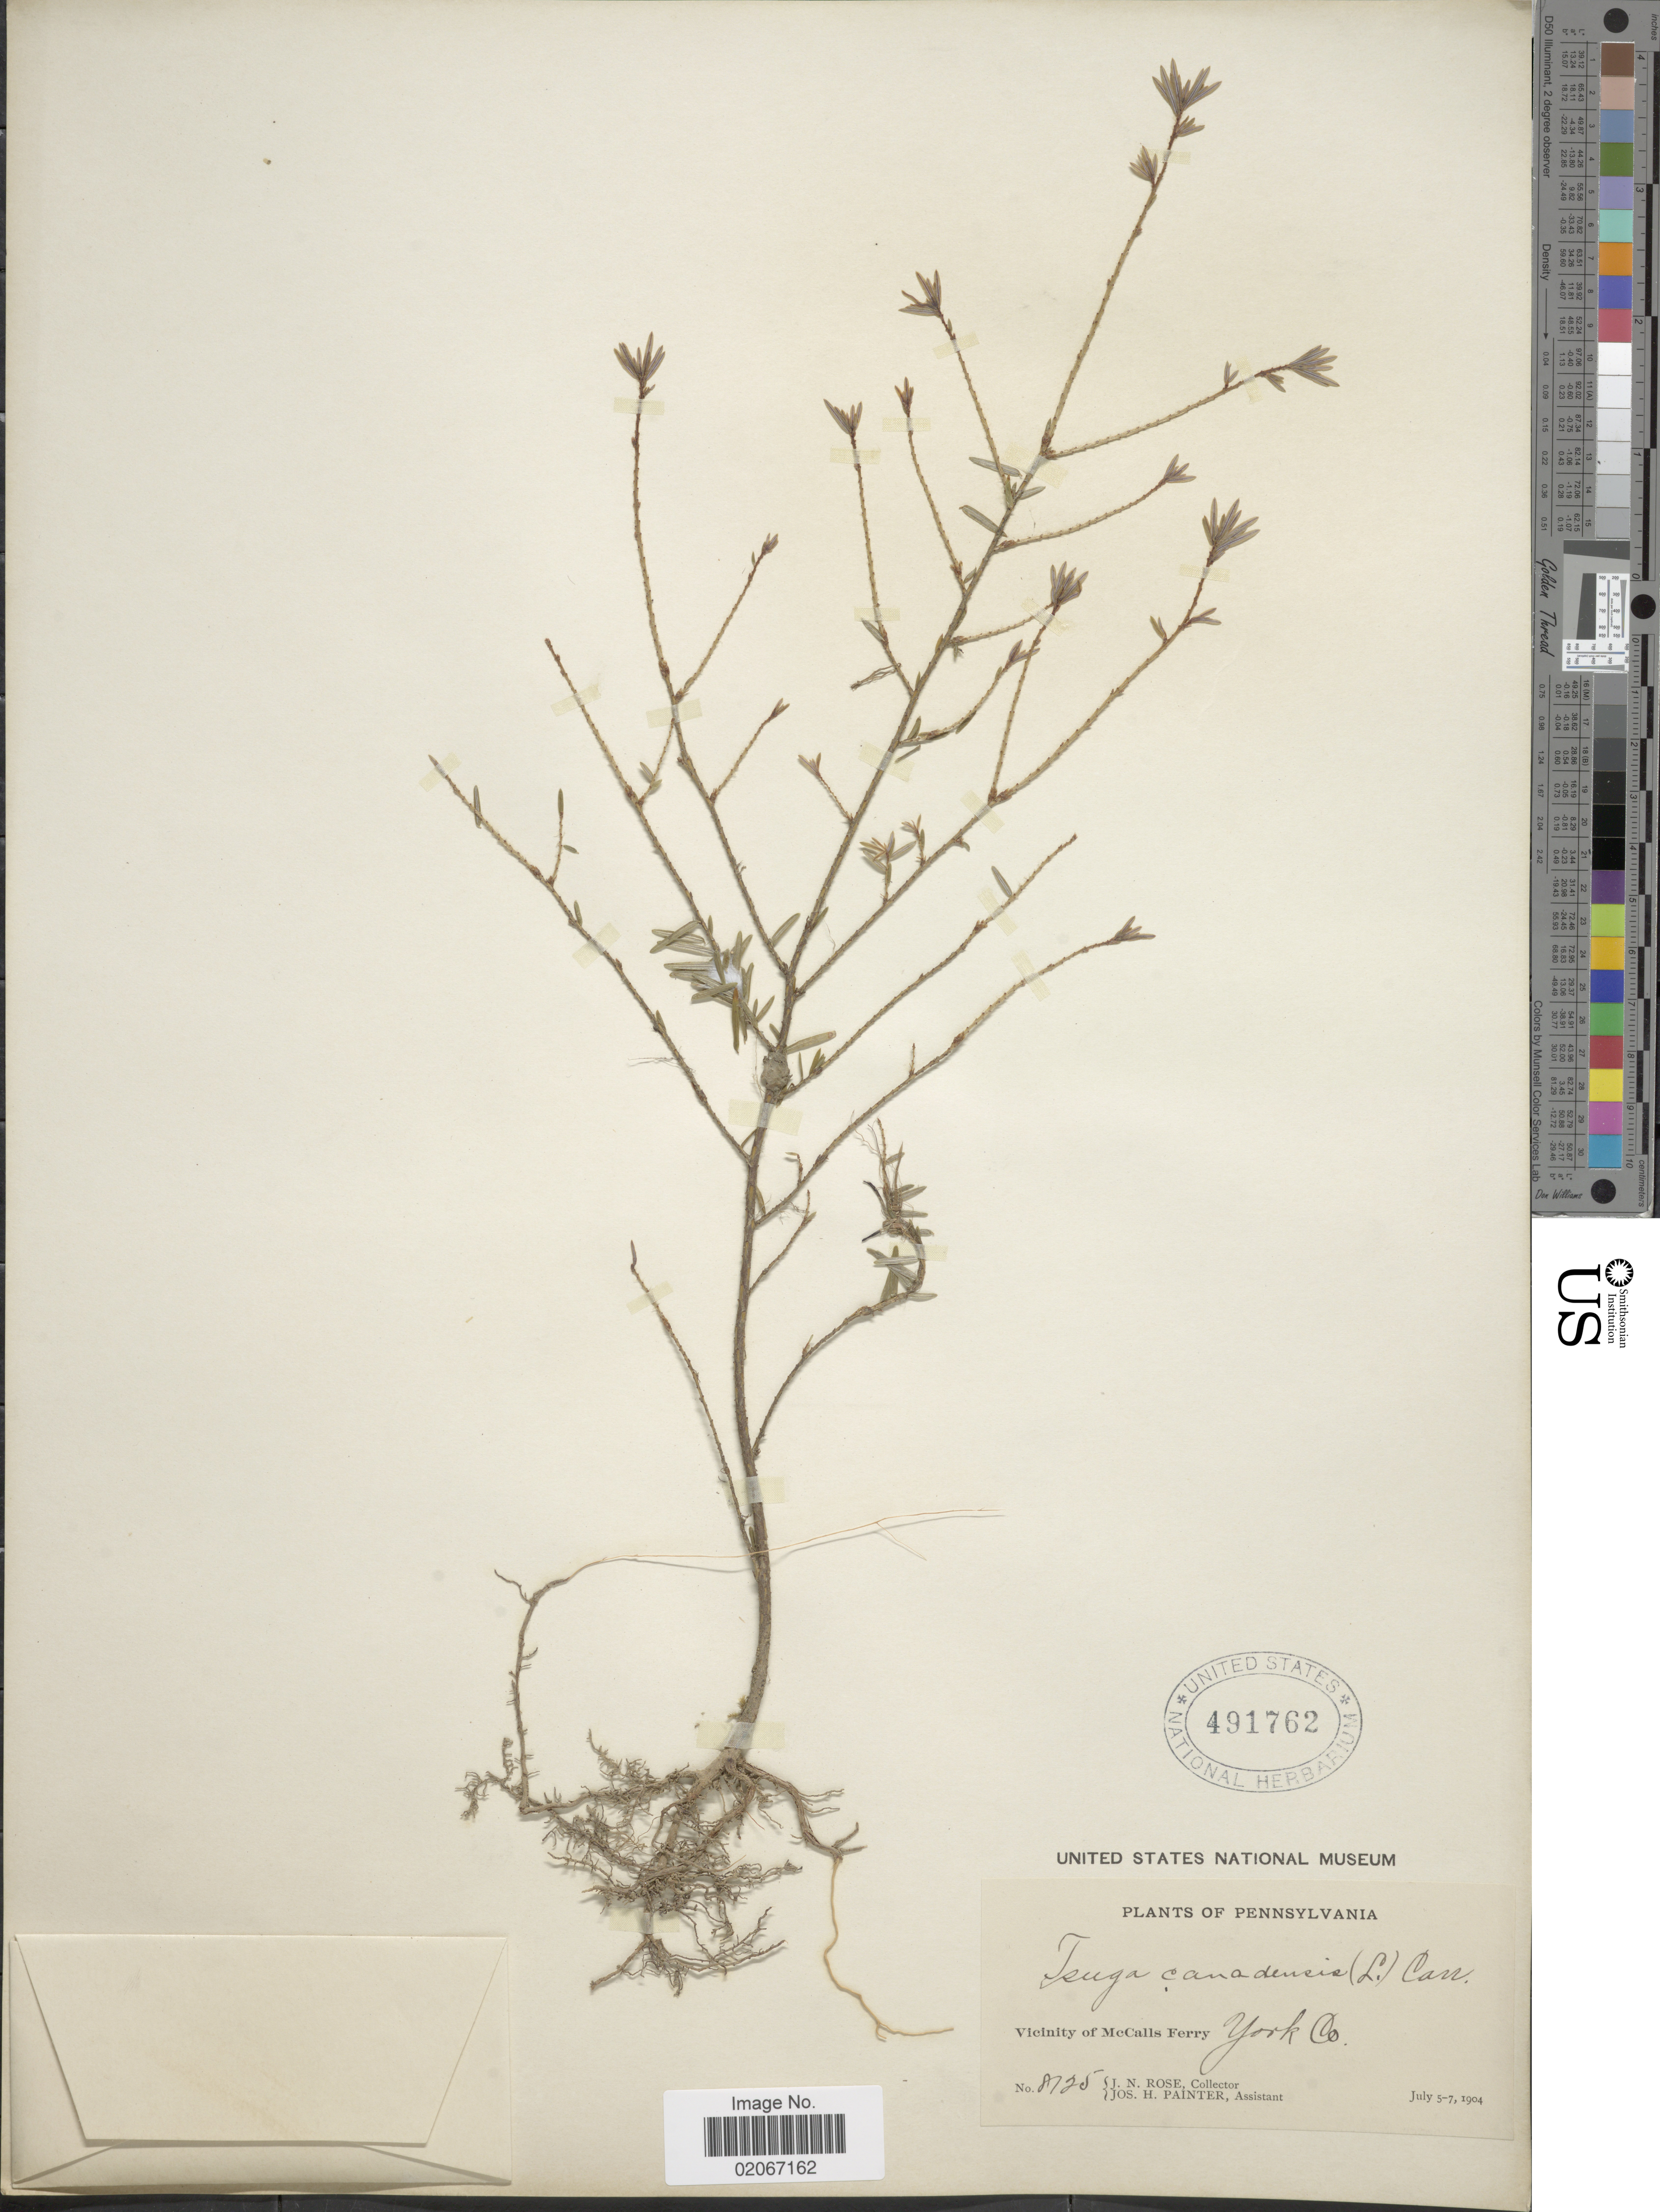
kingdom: Plantae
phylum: Tracheophyta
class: Pinopsida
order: Pinales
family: Pinaceae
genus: Tsuga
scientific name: Tsuga canadensis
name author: (L.) Carrière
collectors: J. N. Rose & J. H. Painter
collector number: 8125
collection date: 1904-07-05/1904-07-07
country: United States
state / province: Pennsylvania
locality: Vicinity of McCalls Ferry, York Co.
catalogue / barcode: US 491762